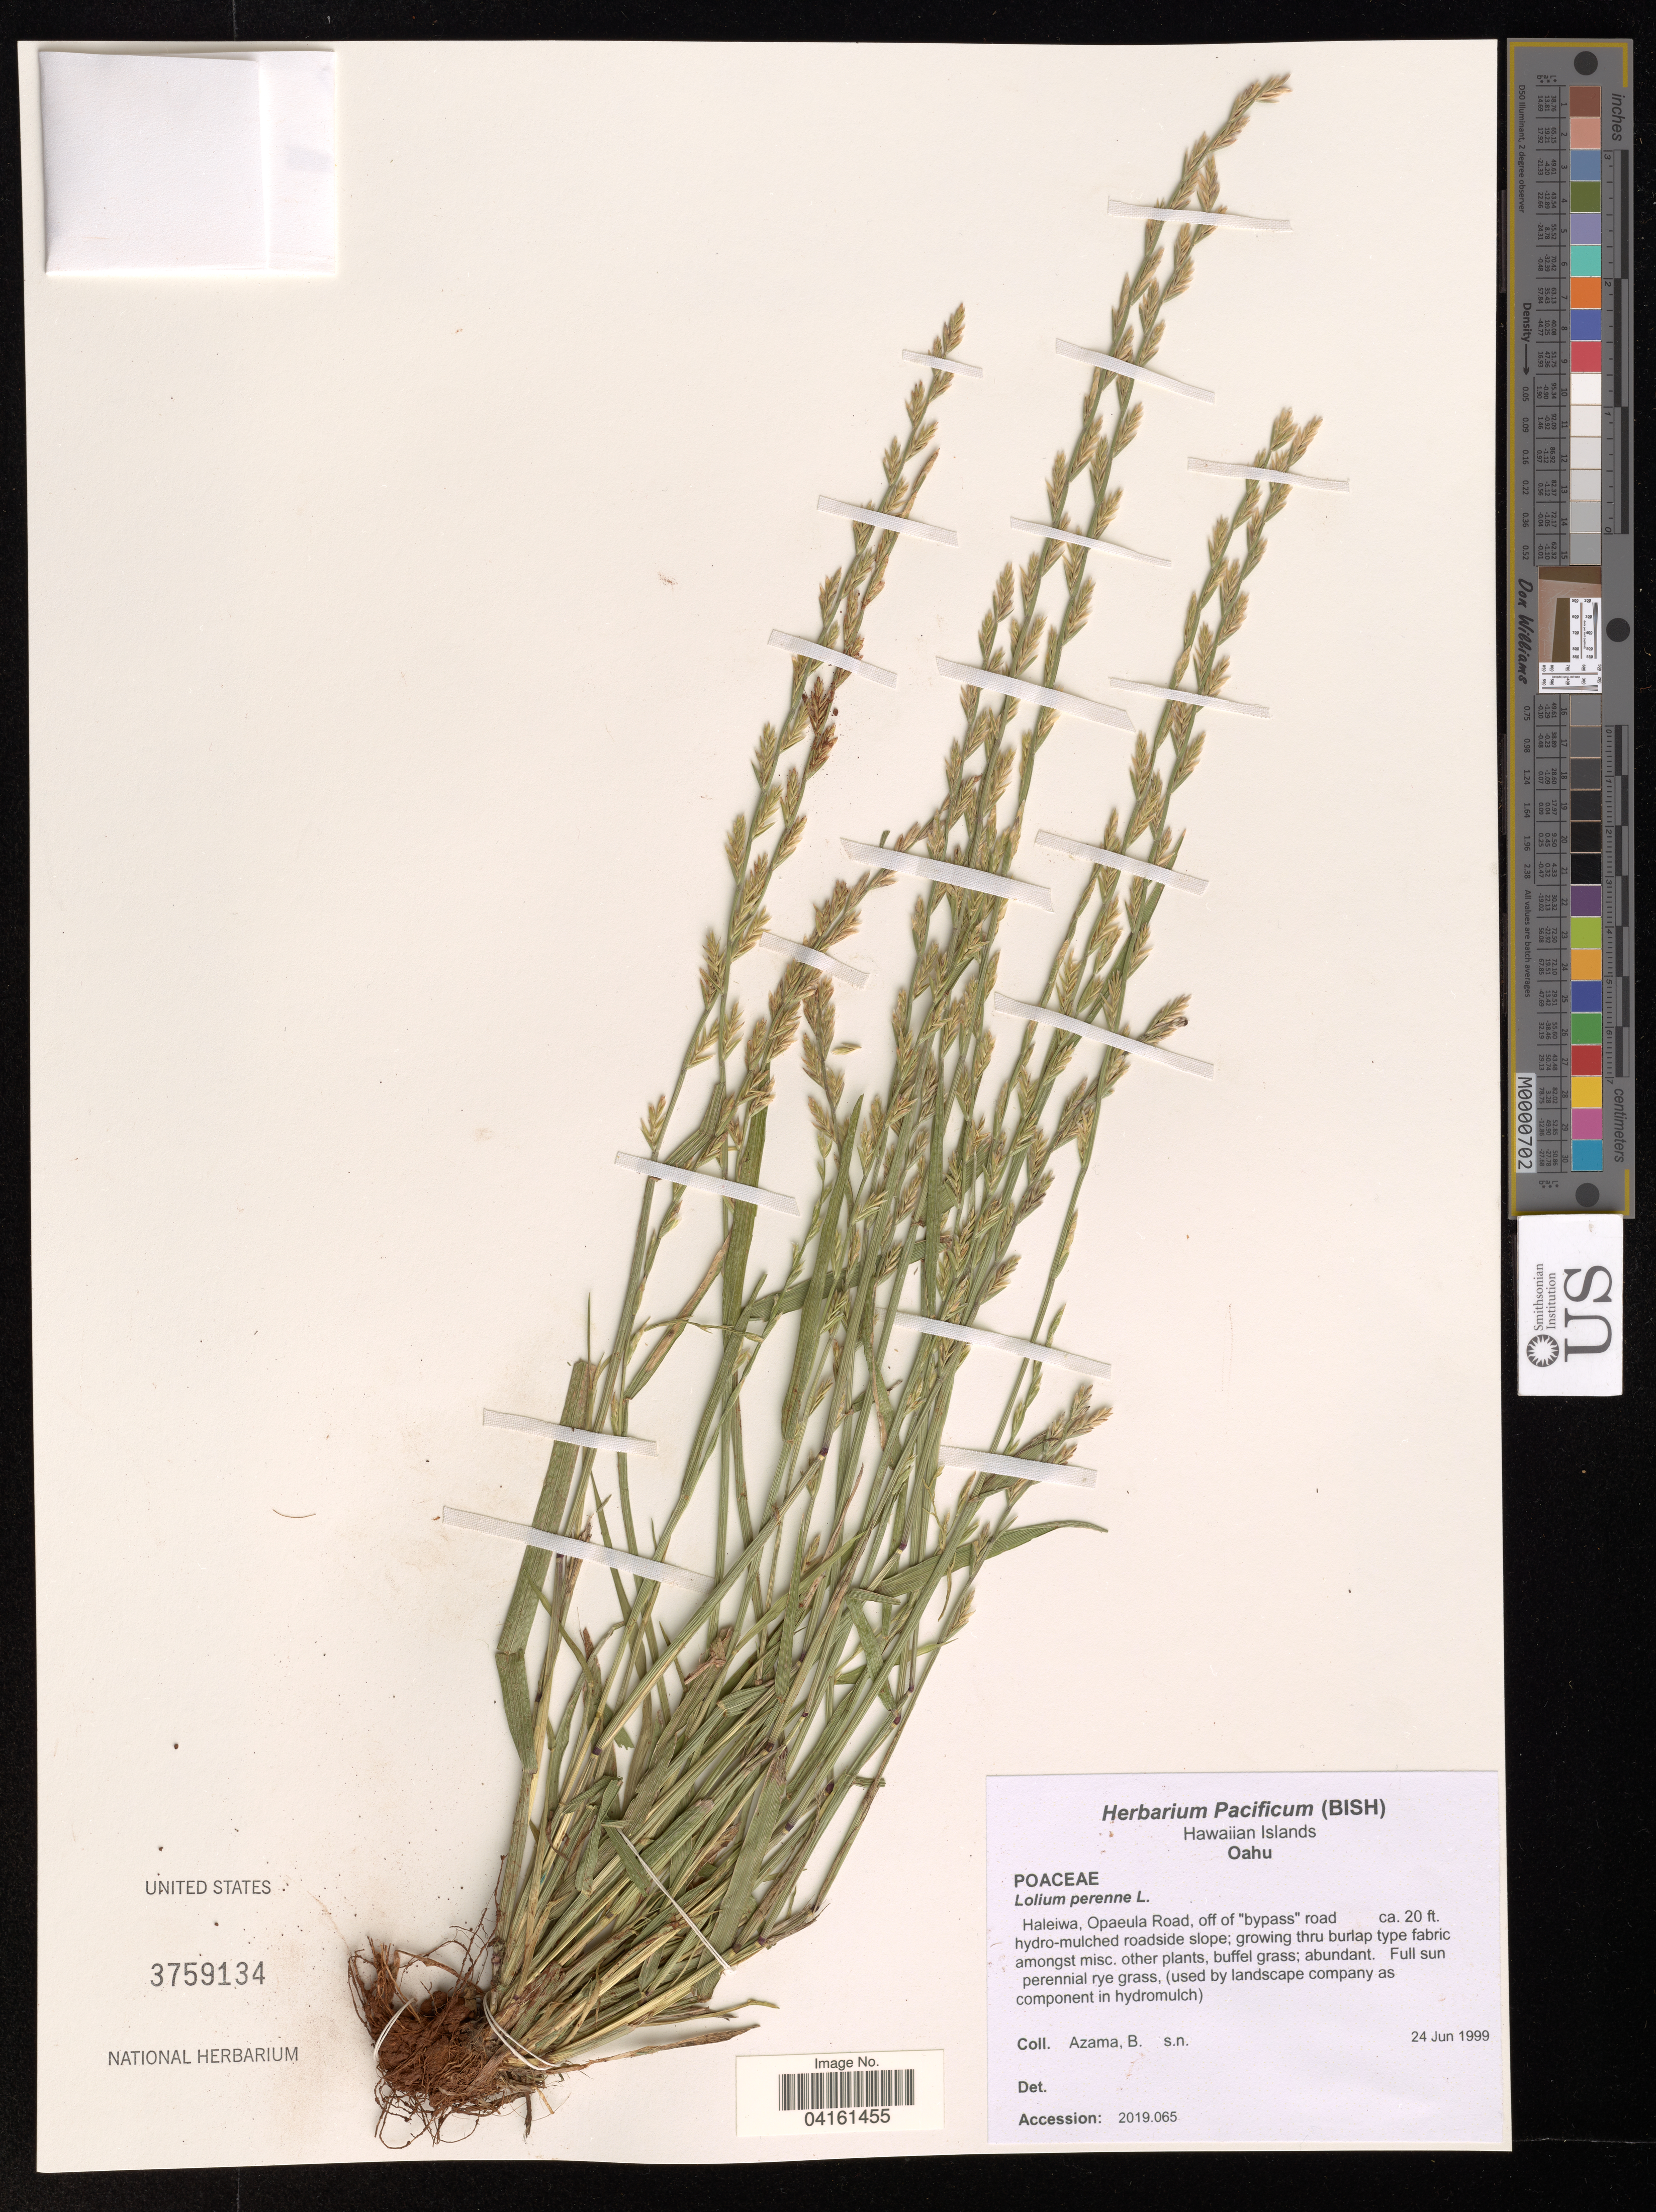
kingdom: Plantae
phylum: Tracheophyta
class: Liliopsida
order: Poales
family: Poaceae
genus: Lolium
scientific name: Lolium perenne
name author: L.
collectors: B. Azama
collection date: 1999-06-24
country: United States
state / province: Hawaii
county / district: Honolulu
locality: Hawaiians Islands. Oahu. Haleiwa, Opaeula Road, off of "bypass" road.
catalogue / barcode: US 3759134